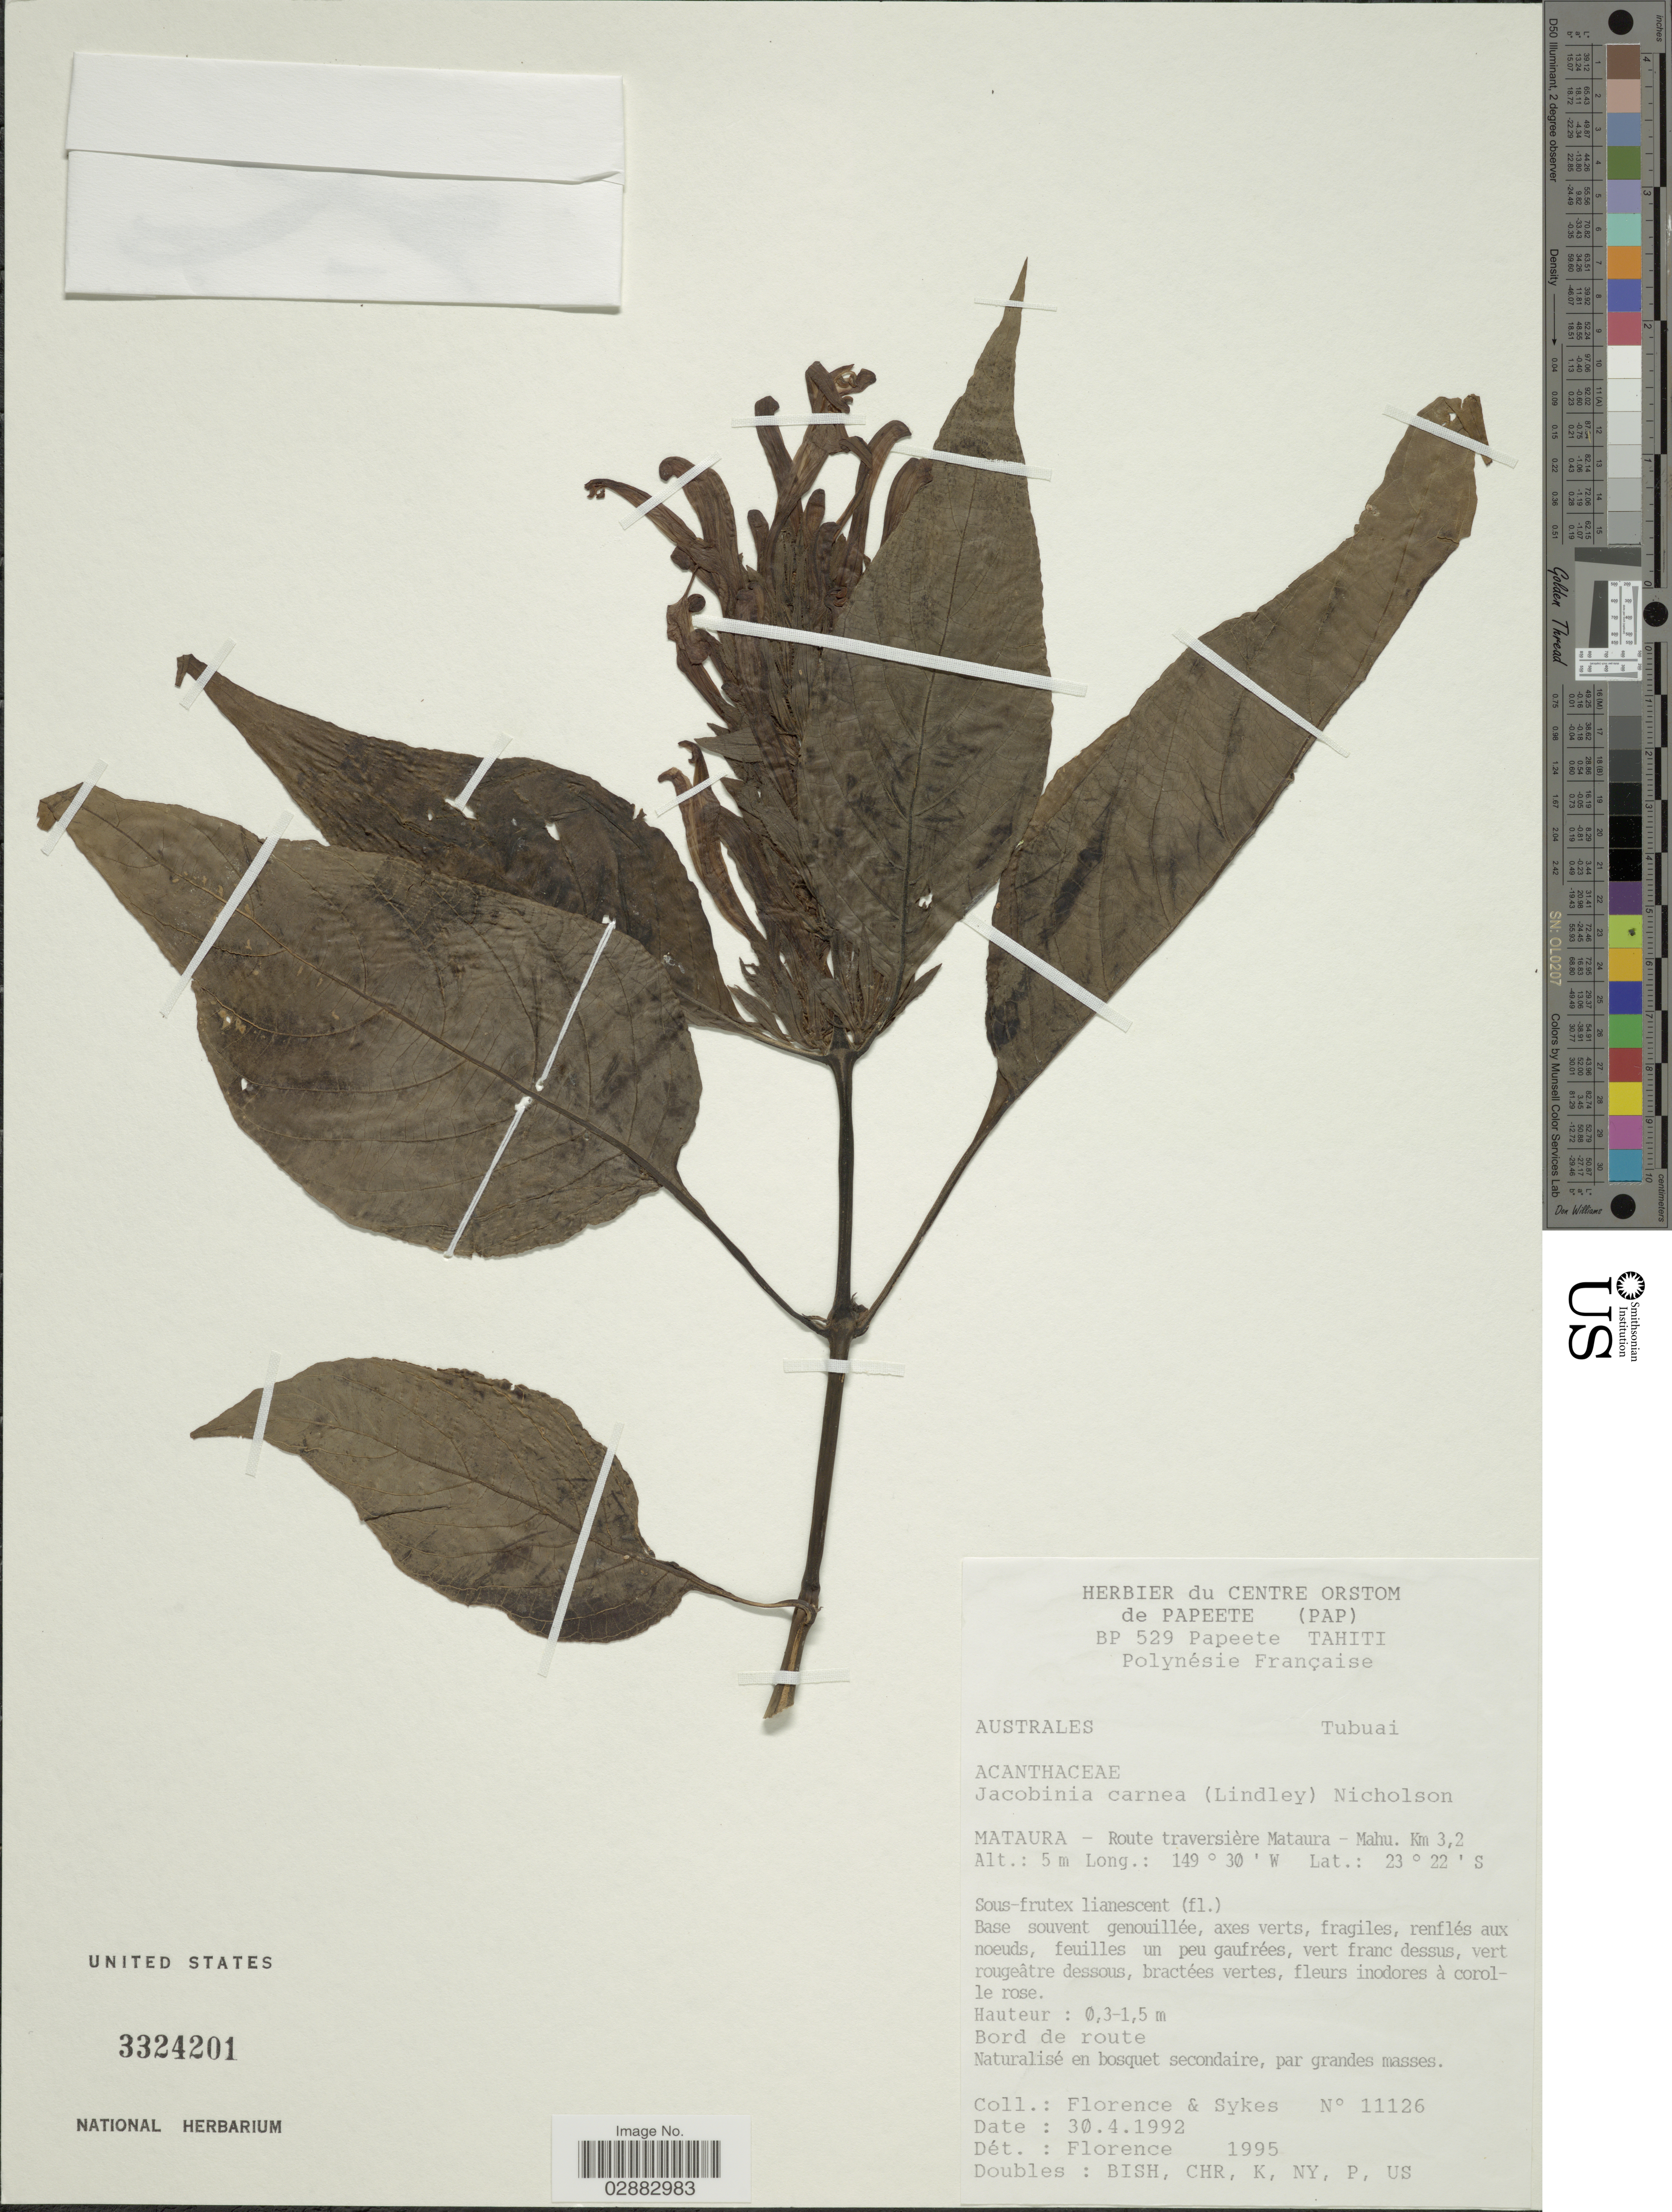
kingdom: Plantae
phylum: Tracheophyta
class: Magnoliopsida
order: Lamiales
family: Acanthaceae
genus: Justicia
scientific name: Justicia carnea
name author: Lindl.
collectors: -. Florence & Sykes, --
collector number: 11126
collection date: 1992-04-30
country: French Polynesia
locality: Australes. Tubuai. Mataura - Route traversière Mataura - Mahu. Km 3.2.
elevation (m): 5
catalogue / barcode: US 3324201